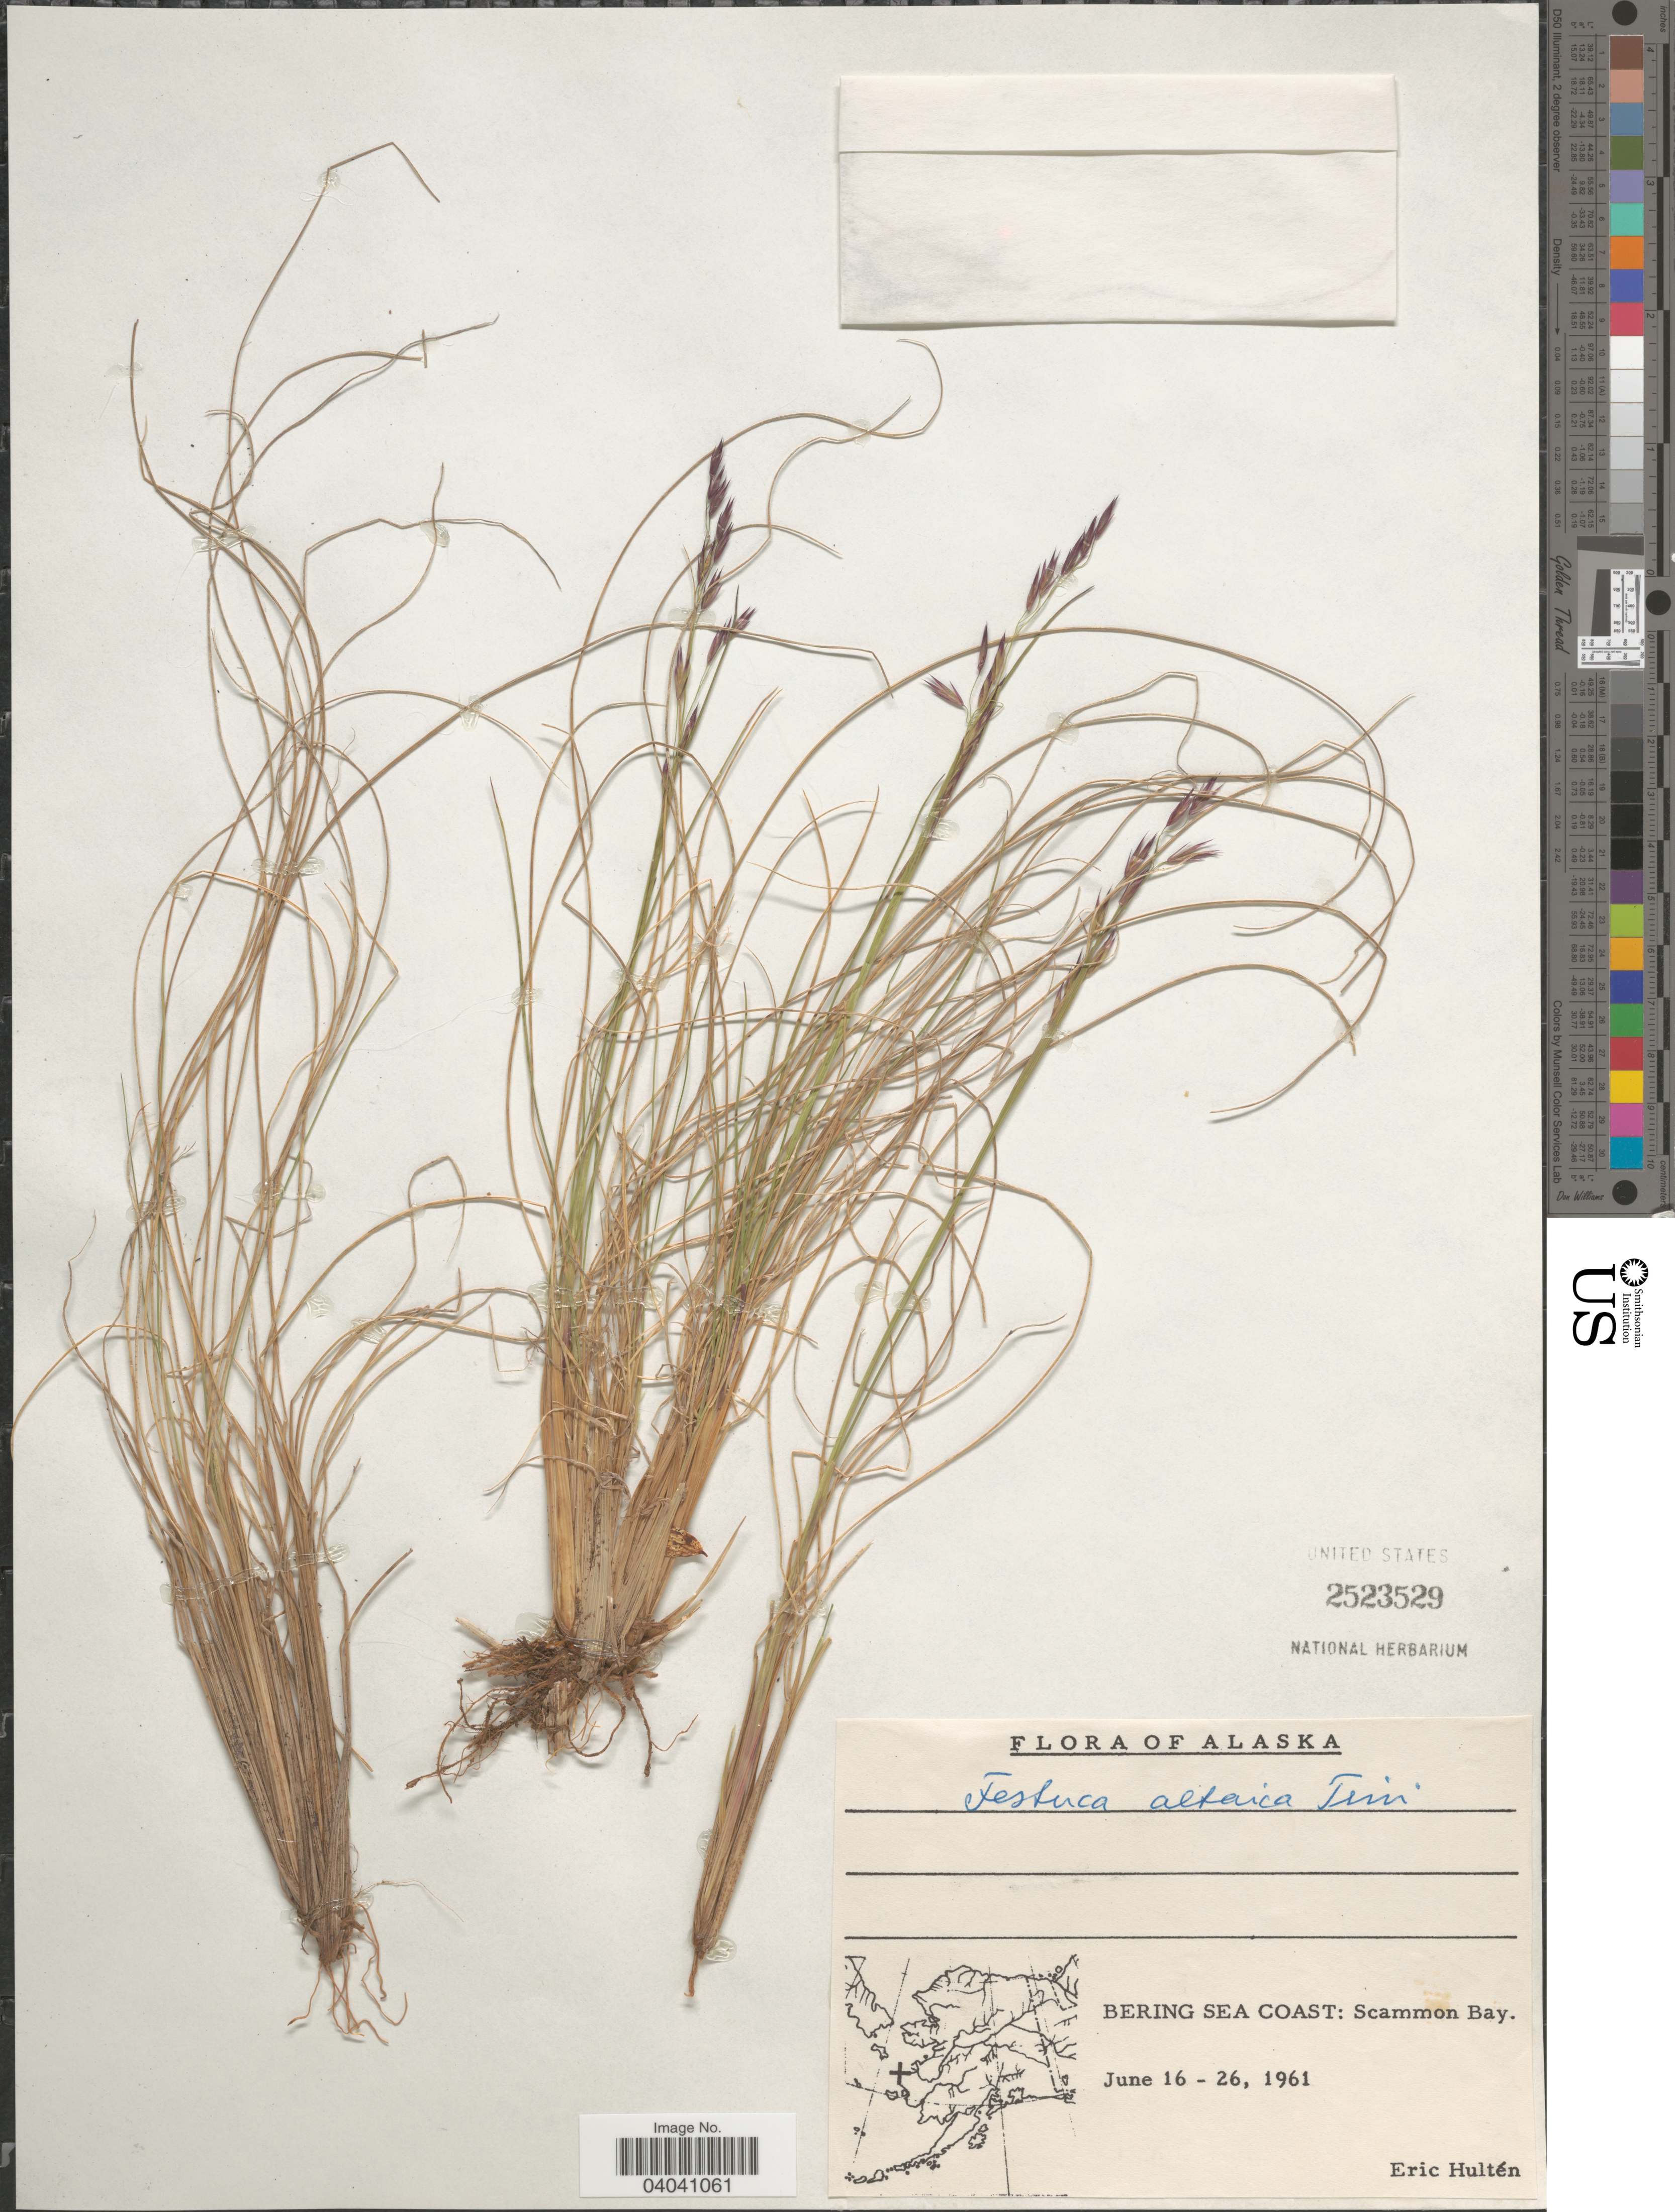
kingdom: Plantae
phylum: Tracheophyta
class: Liliopsida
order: Poales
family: Poaceae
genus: Festuca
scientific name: Festuca altaica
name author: Trin.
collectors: E. G. Hultén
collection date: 1961-06-16/1961-06-26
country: United States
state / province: Alaska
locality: Bering Sea Coast: Scammon Bay.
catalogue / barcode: US 2523529